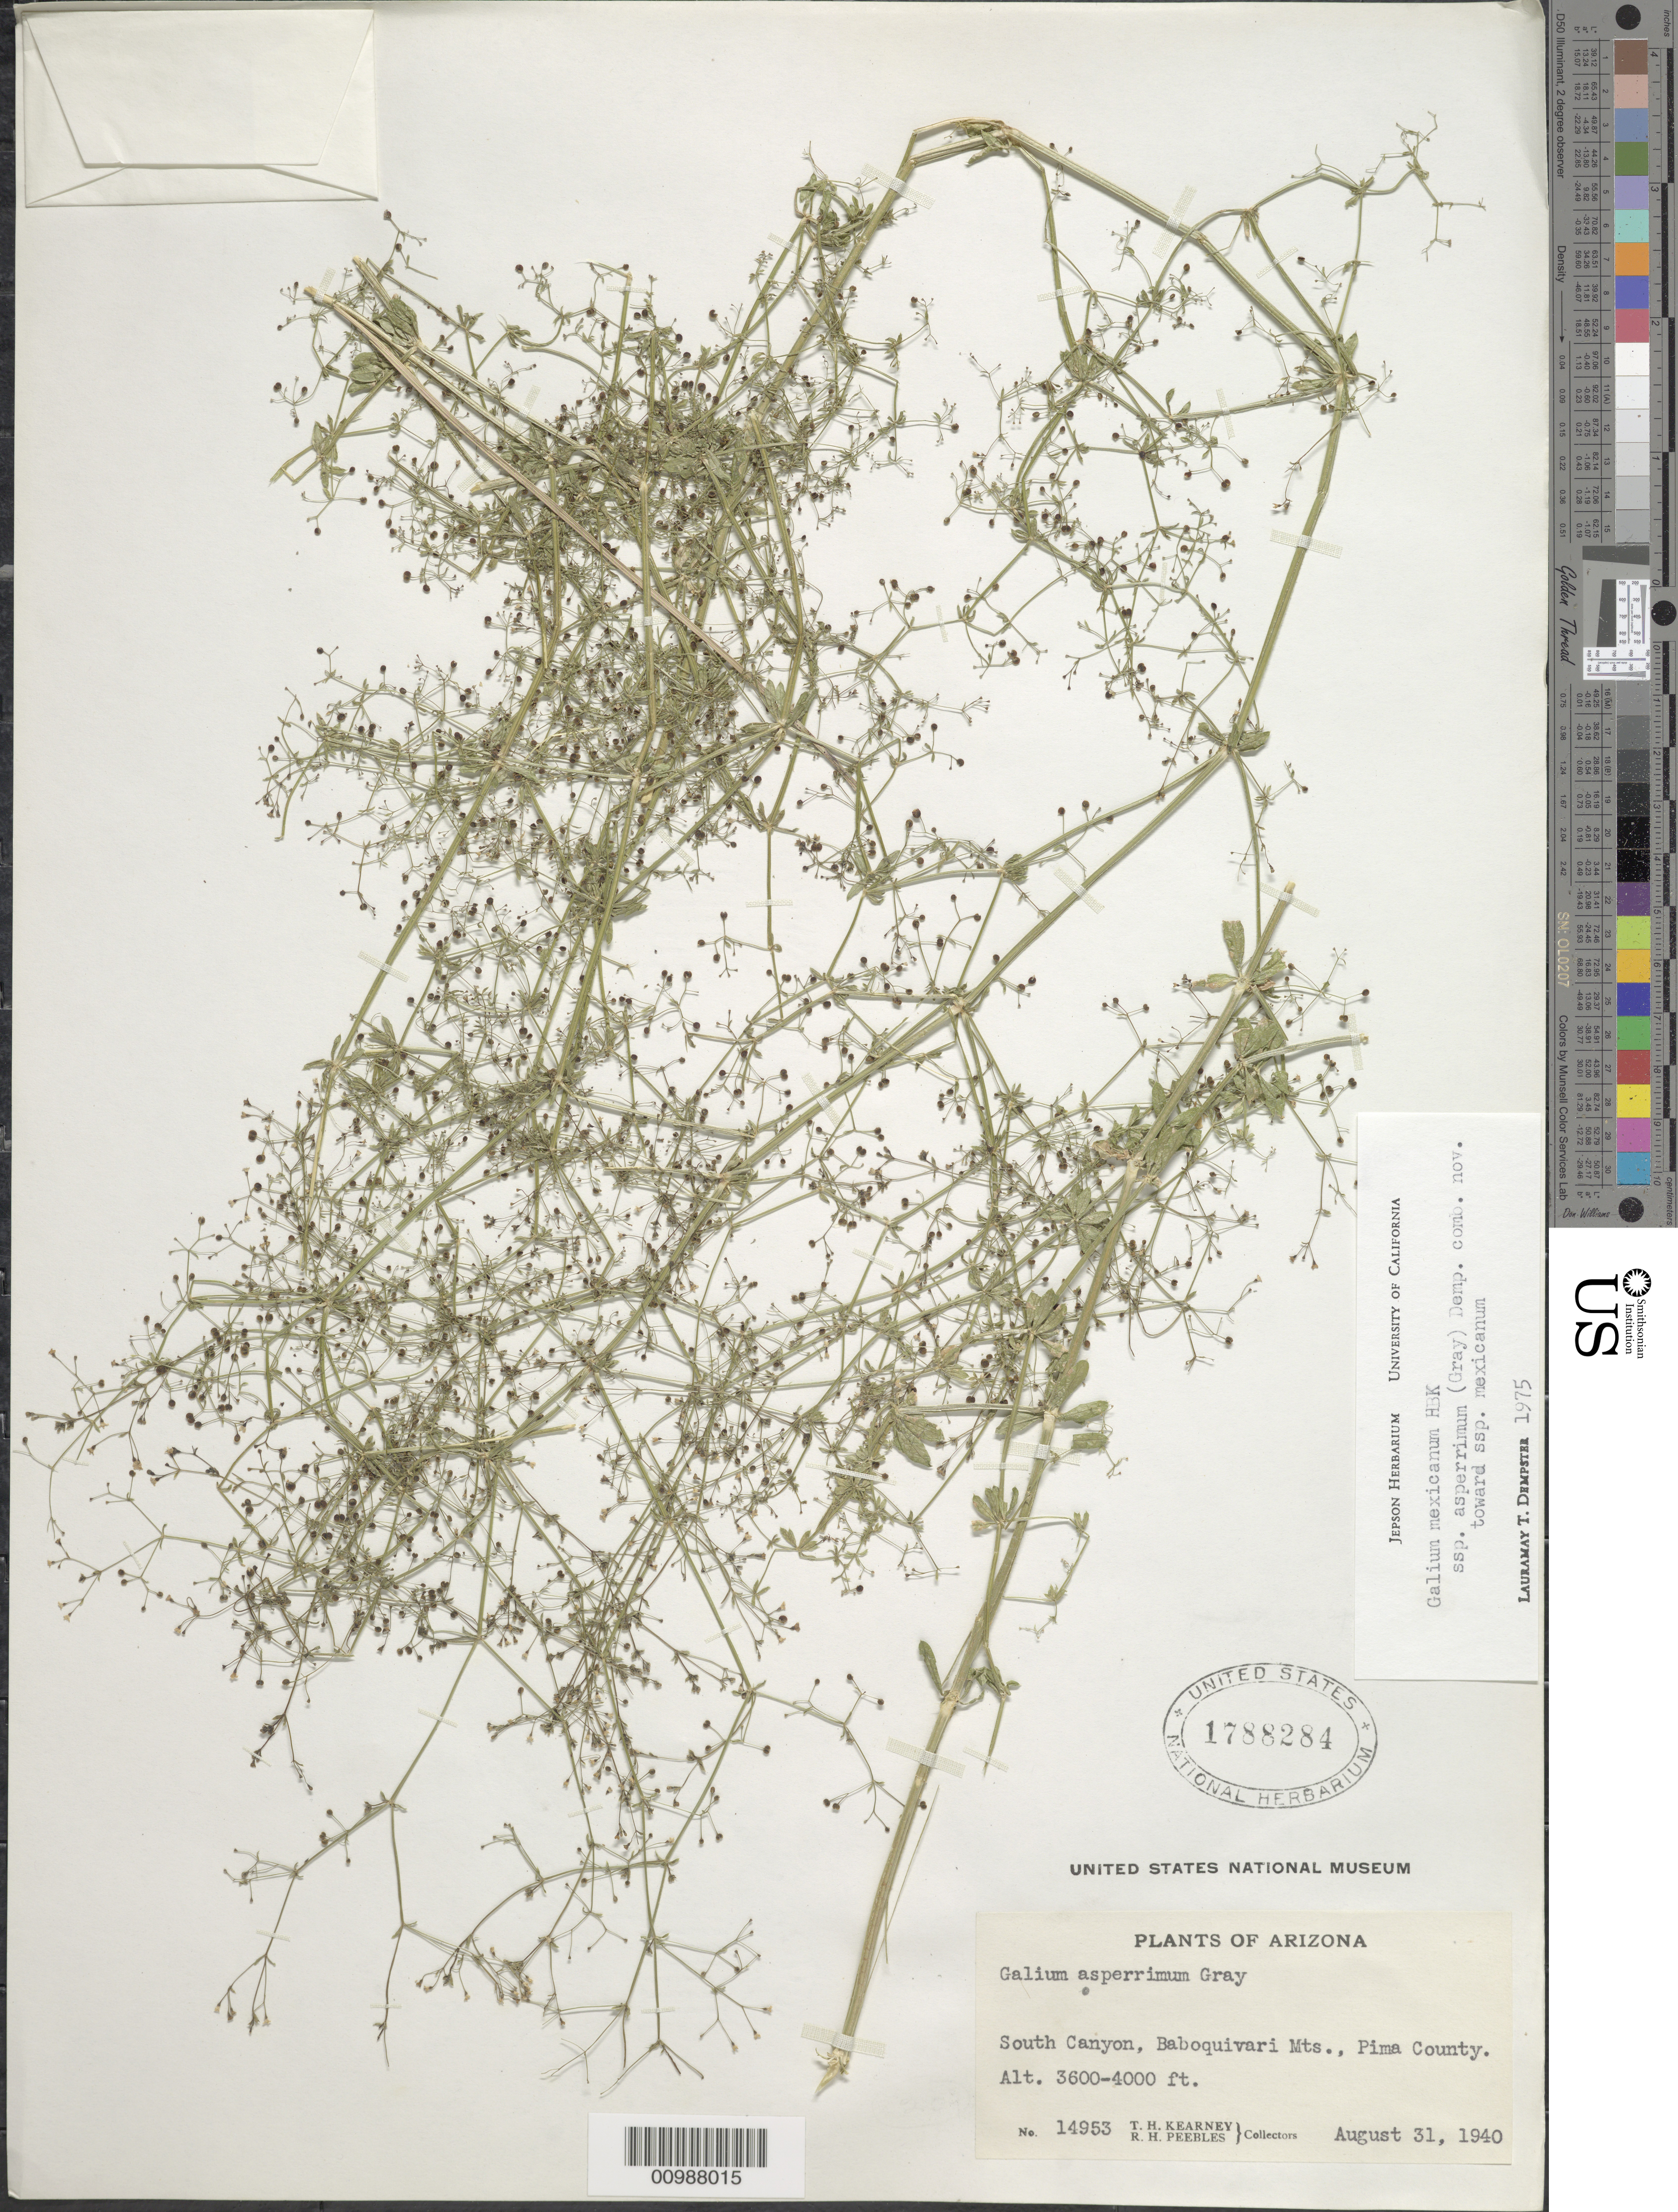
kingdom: Plantae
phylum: Tracheophyta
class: Magnoliopsida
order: Gentianales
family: Rubiaceae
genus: Galium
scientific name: Galium mexicanum subsp. asperrimum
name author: (A. Gray) Dempster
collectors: T. H. Kearney & R. H. Peebles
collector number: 14953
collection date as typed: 31 Aug 1940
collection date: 1940-08-31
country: United States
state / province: Arizona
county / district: Pima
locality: South Canyon, Baboquivari Mts.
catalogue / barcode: US 1788284